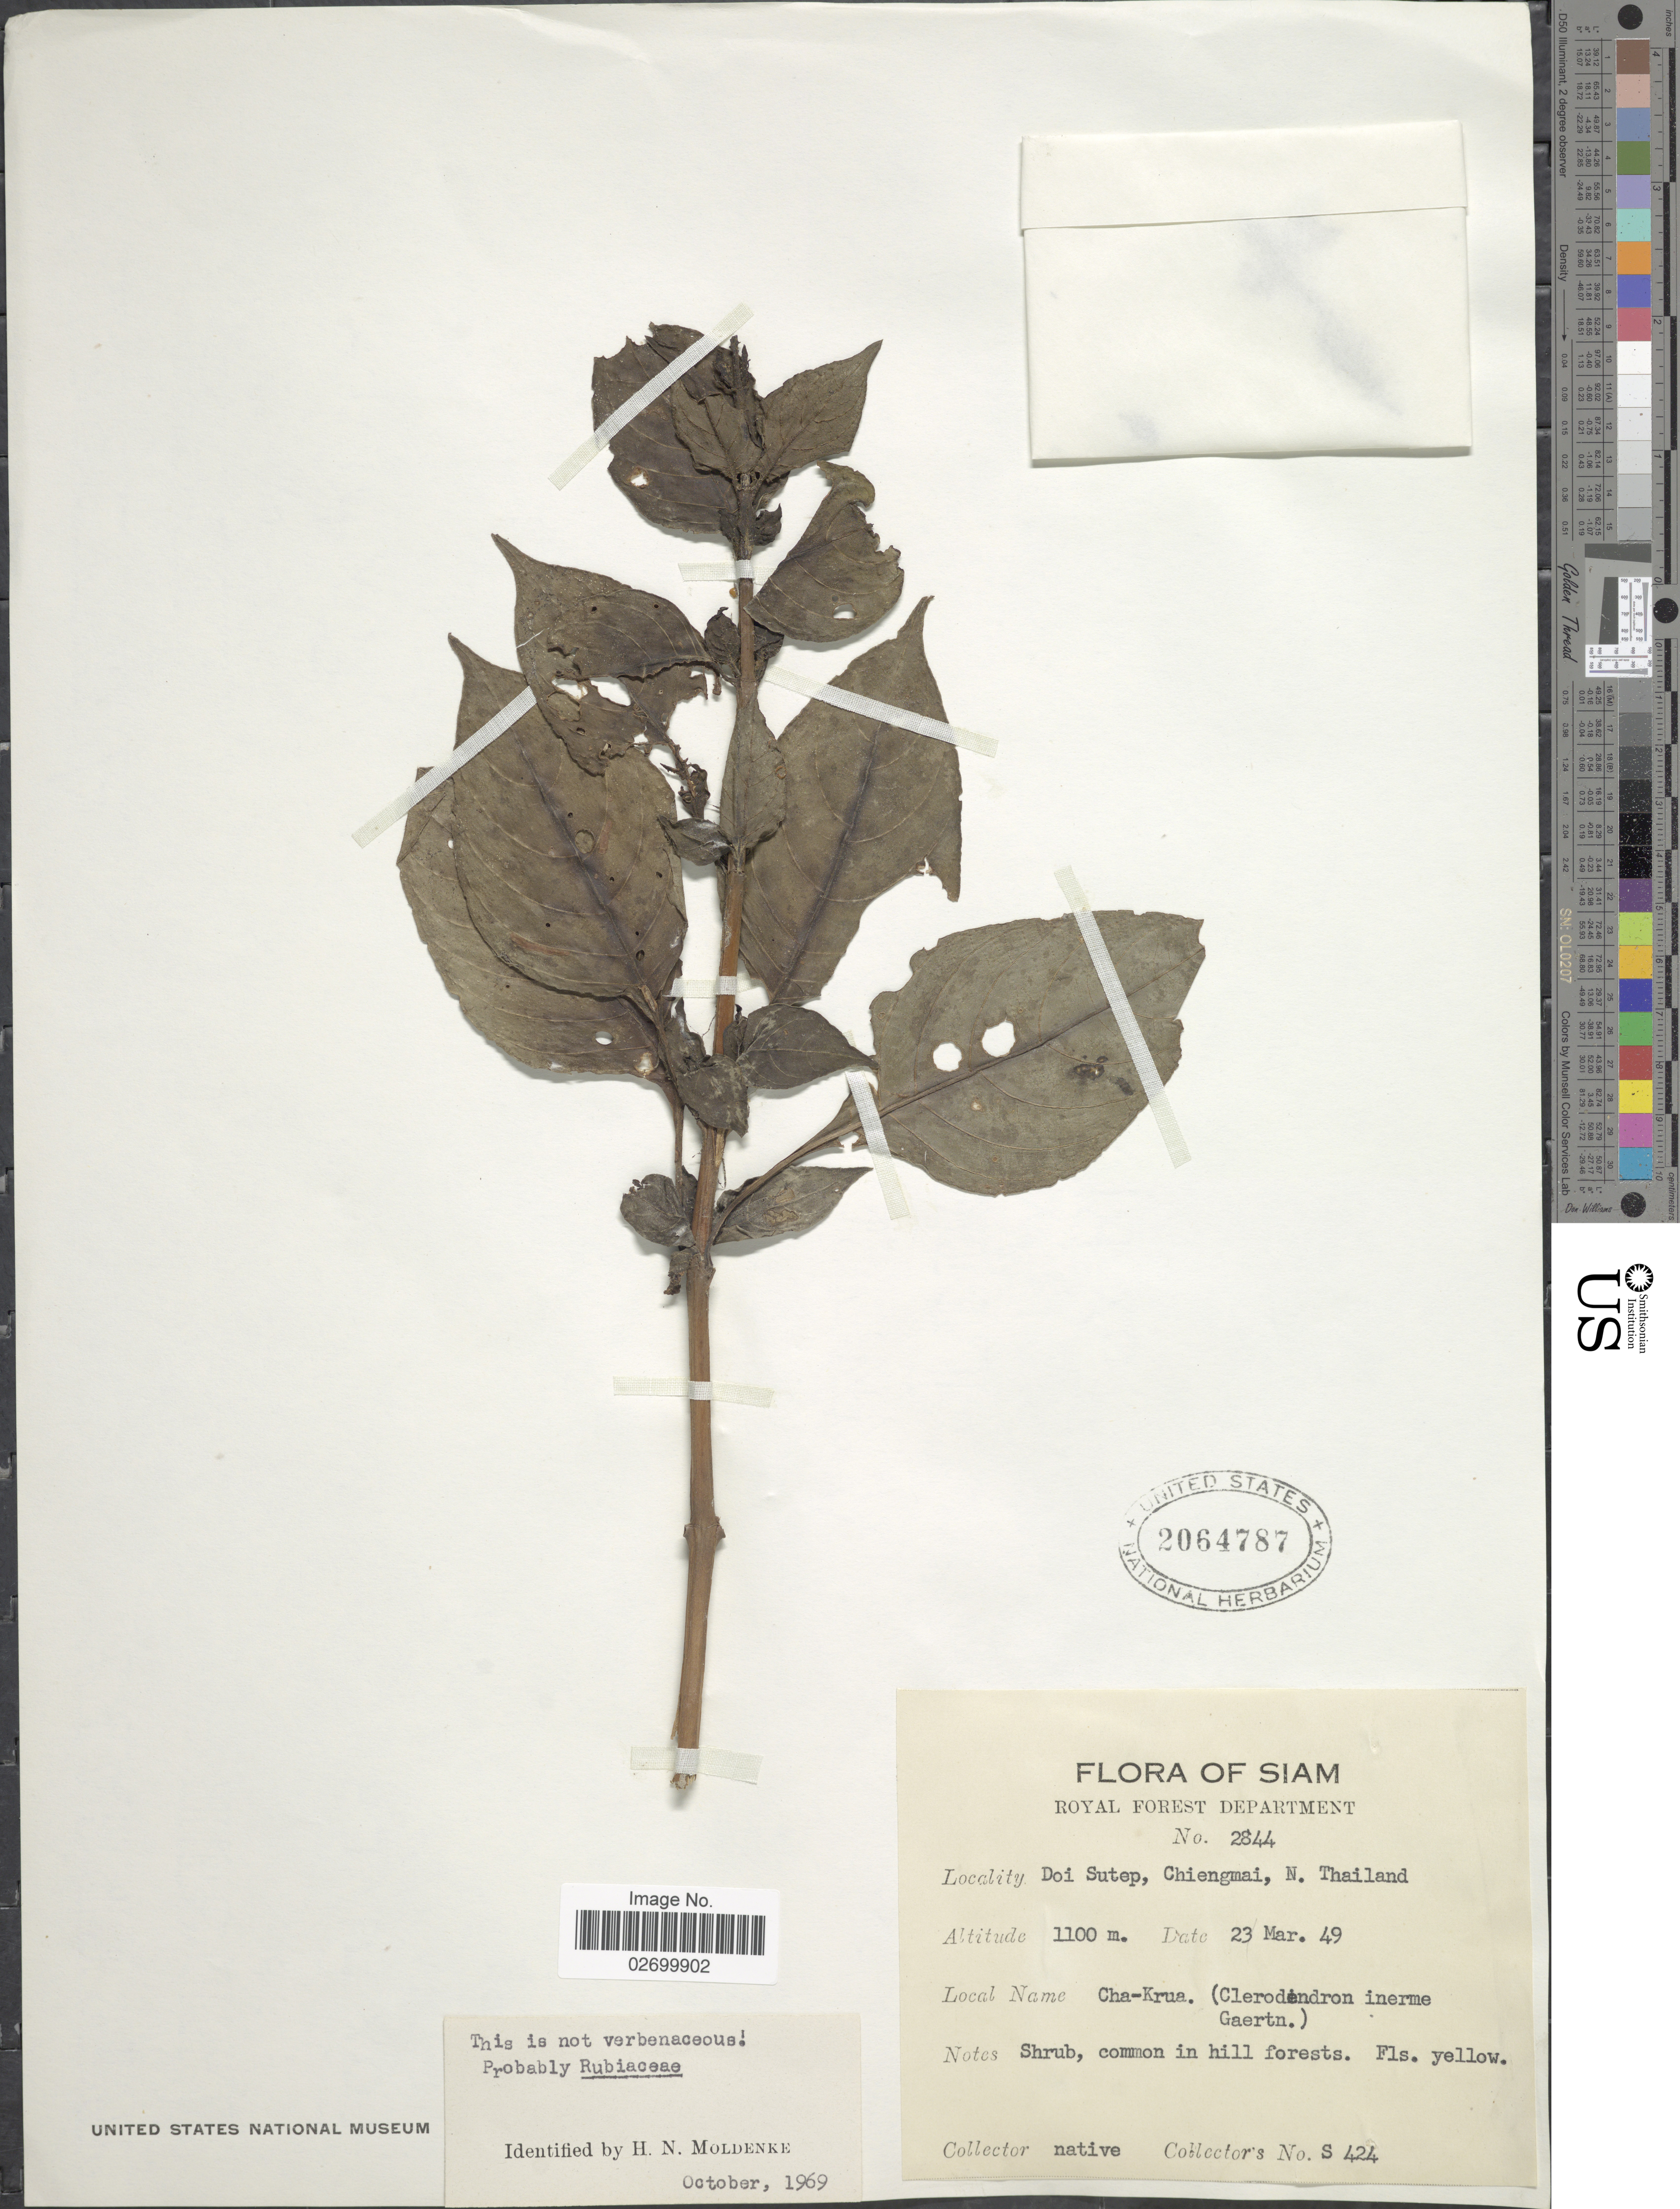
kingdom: Plantae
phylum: Tracheophyta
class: Magnoliopsida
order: Gentianales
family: Rubiaceae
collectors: Native collectors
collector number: S 424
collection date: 1949-03-23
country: Thailand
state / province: Chiang Mai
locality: Siam. Doi Sutep, Chiengmai, N. Thailand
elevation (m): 1100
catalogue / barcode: US 2064787